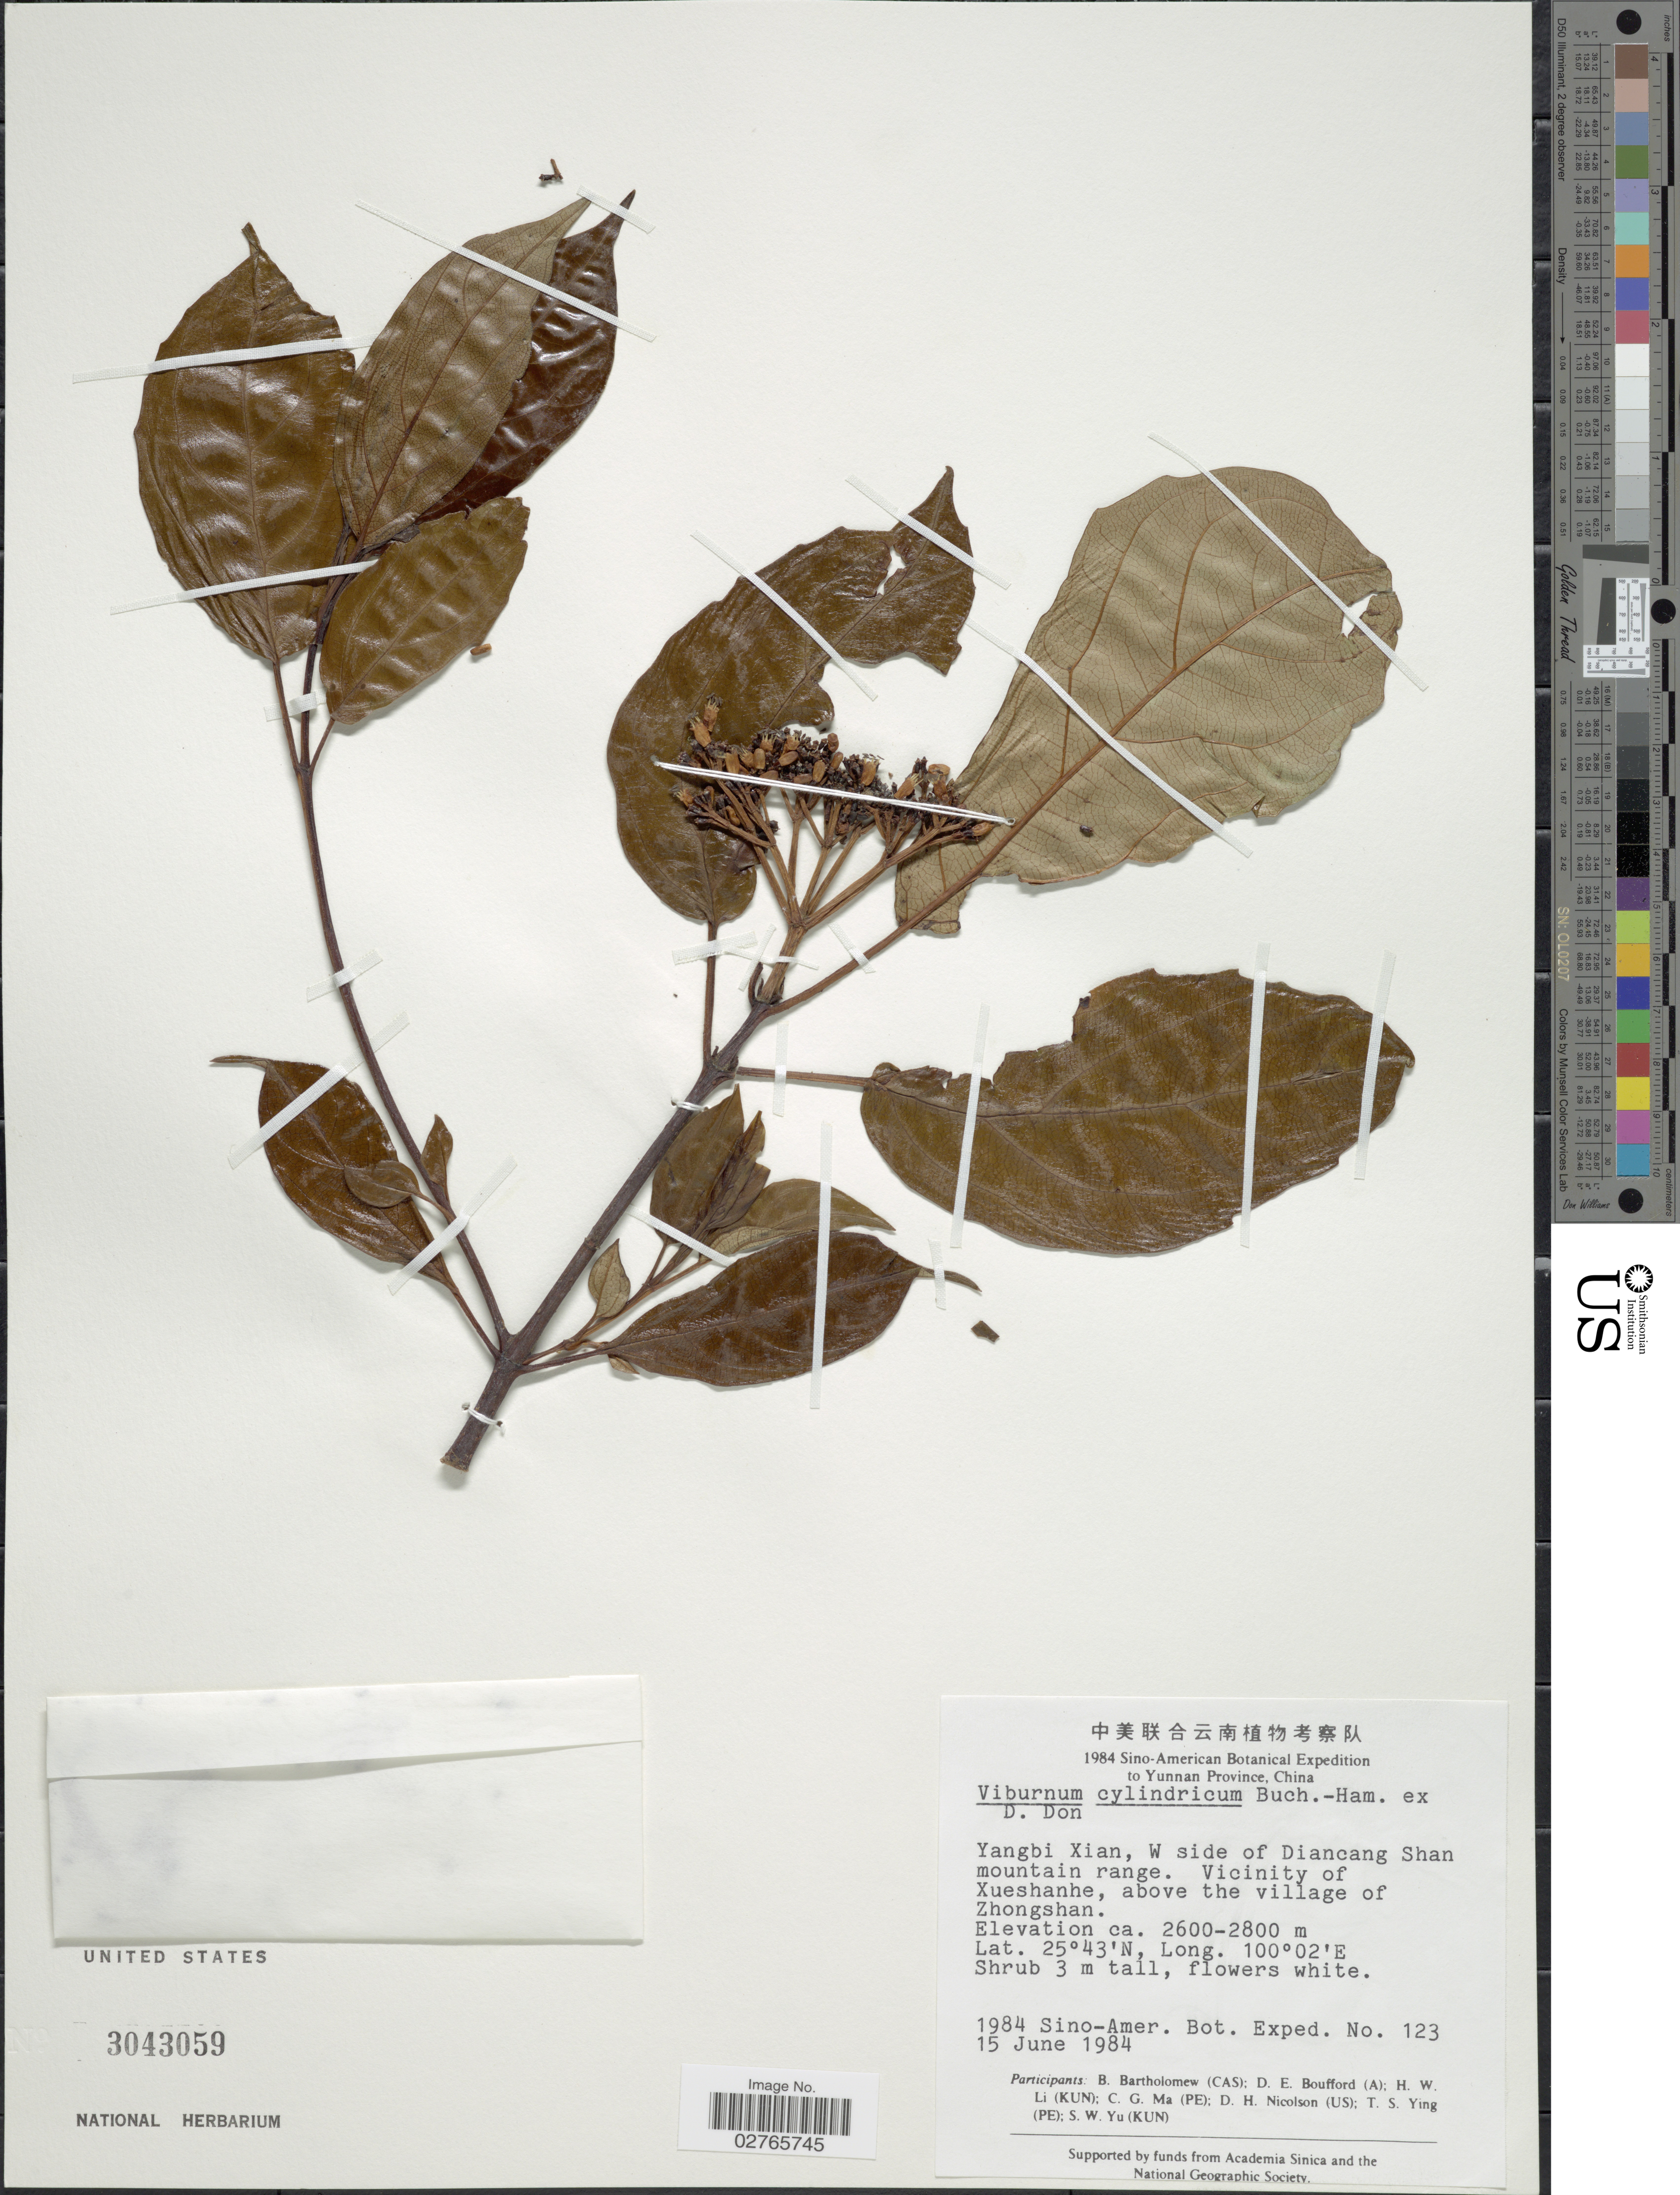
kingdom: Plantae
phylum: Tracheophyta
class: Magnoliopsida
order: Dipsacales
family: Viburnaceae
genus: Viburnum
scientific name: Viburnum cylindricum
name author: Buch.-Ham.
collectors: Sino-Amer. Bot. Exped. 1984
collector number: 123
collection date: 1984-06-15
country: China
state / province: Yunnan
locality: Yunnan Province. Yangbi Xian, W side of Diancang Shan mountain range. Vicinity of Xueshanhe, above the village of Zhongshan.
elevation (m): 2600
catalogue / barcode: US 3043059